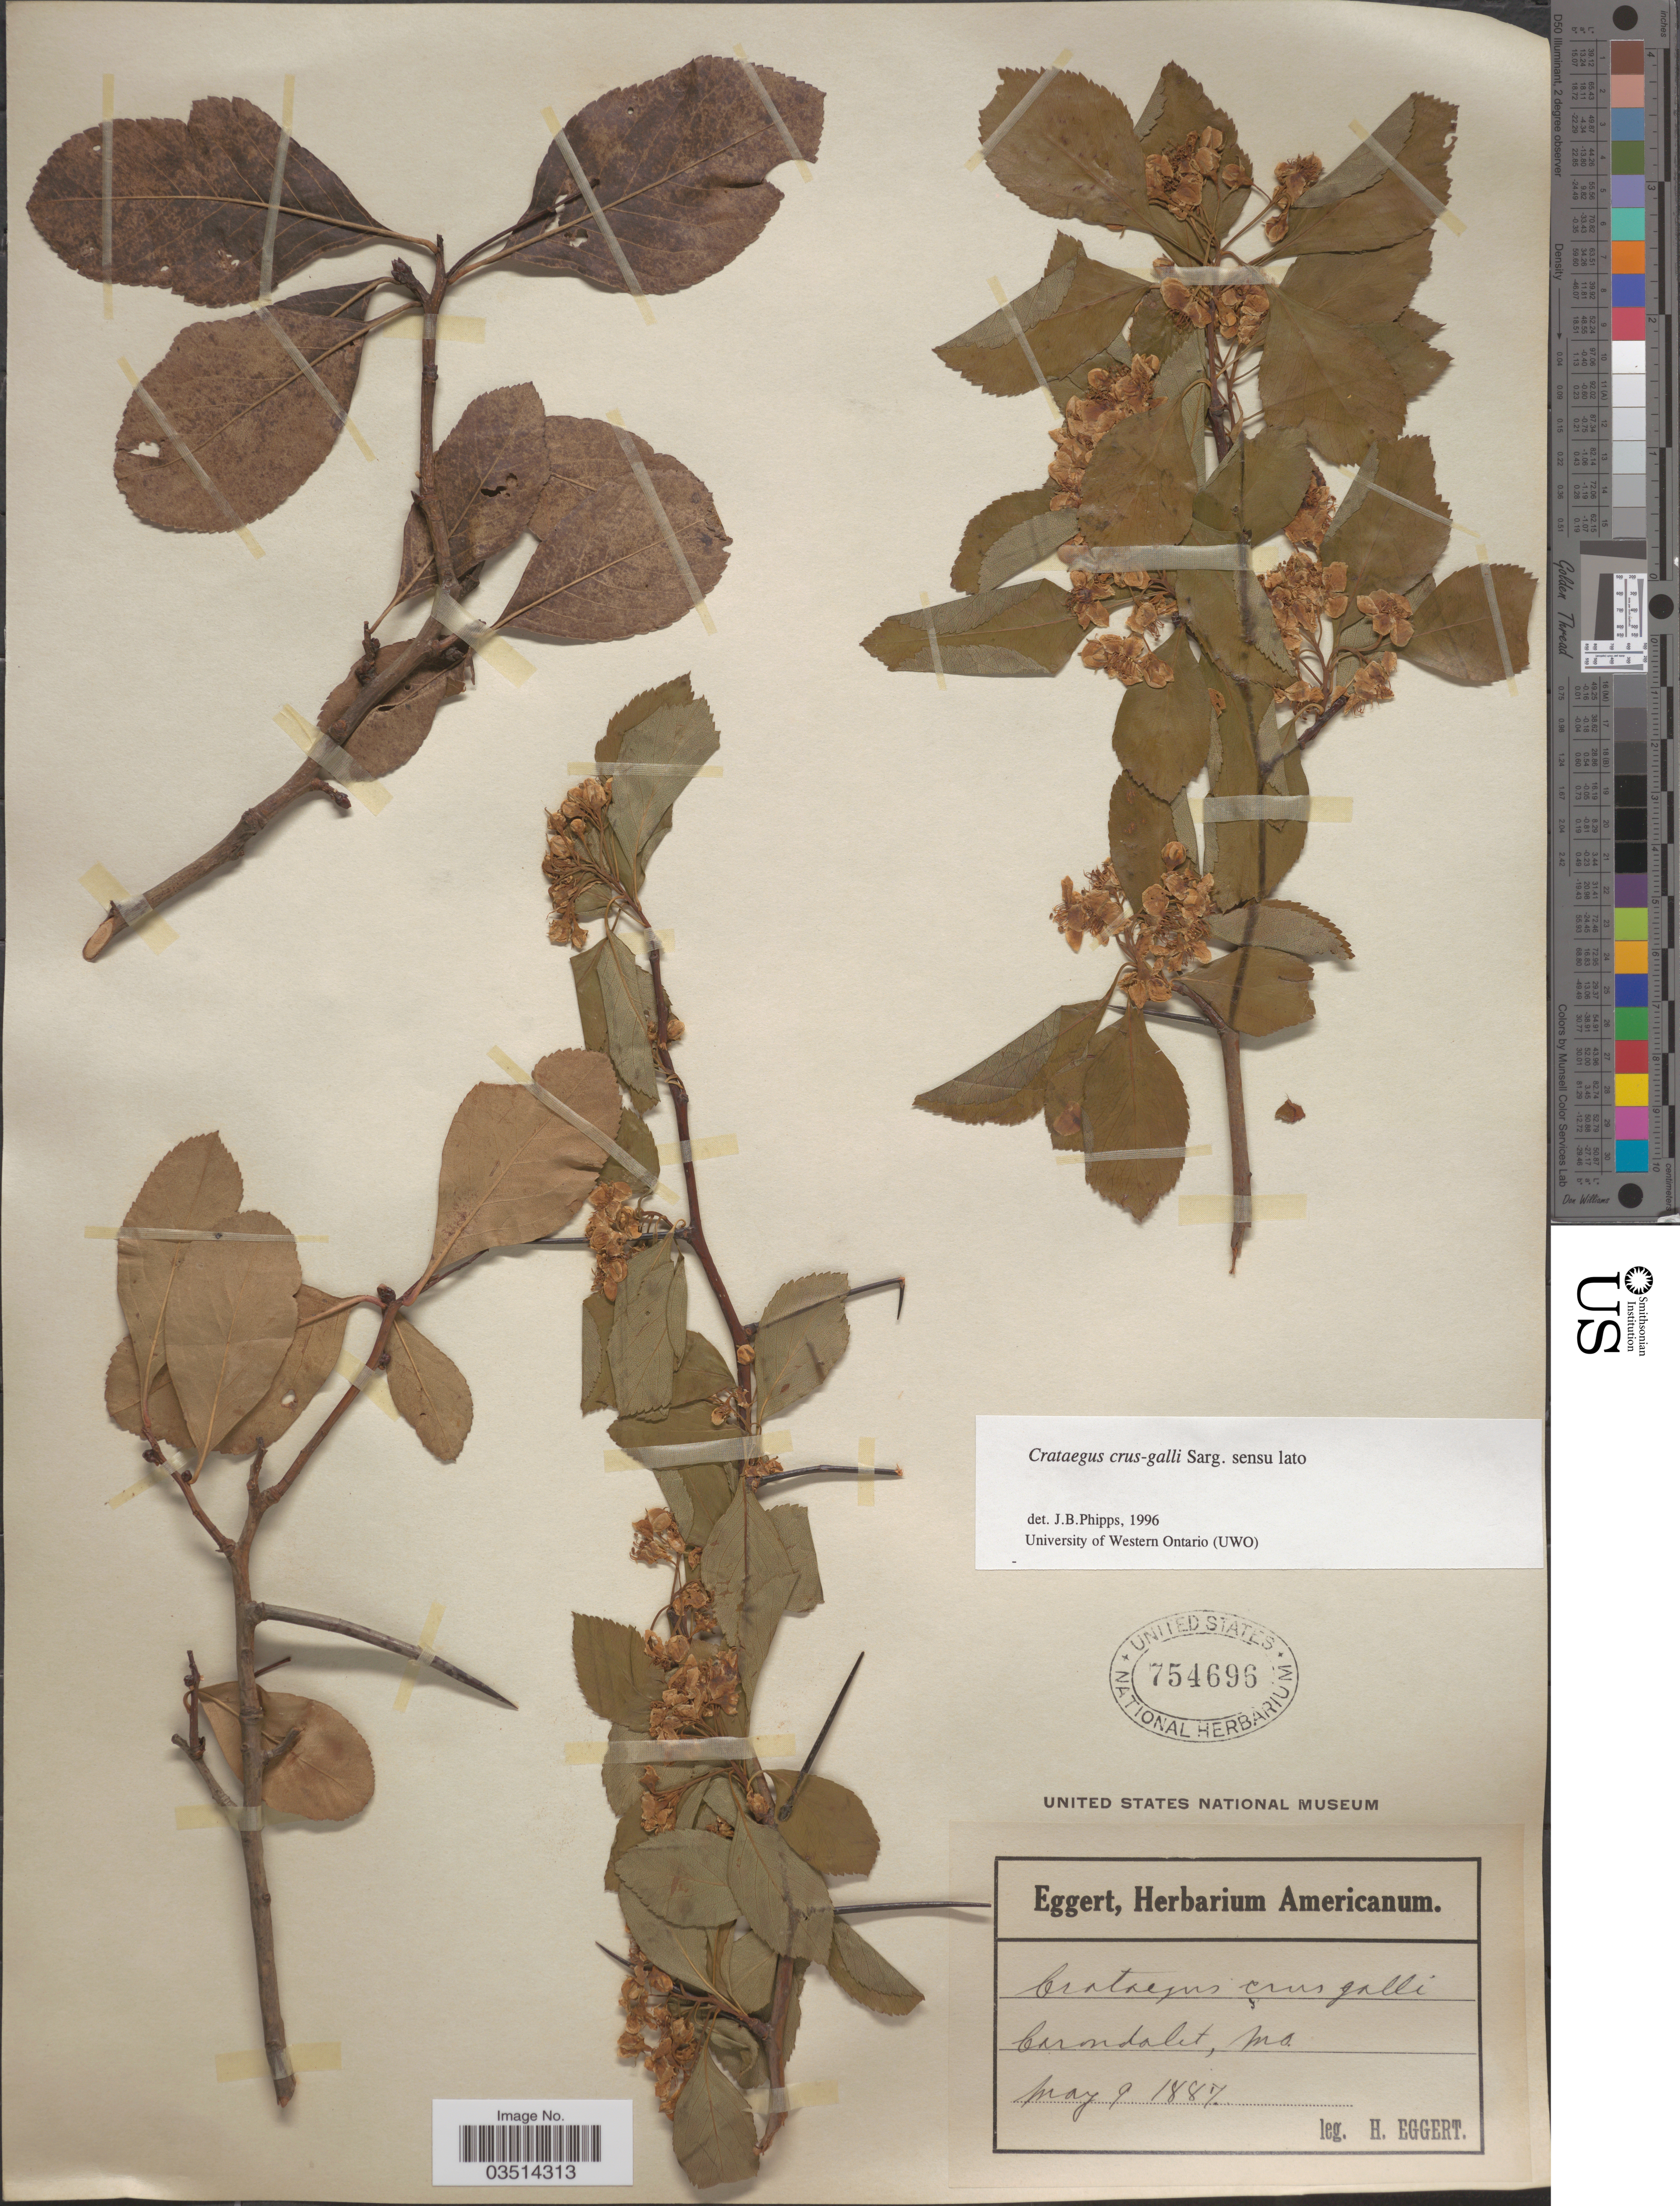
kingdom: Plantae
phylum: Tracheophyta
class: Magnoliopsida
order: Rosales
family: Rosaceae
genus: Crataegus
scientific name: Crataegus crus-galli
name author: L.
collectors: H. Eggert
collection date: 1887-05-09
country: United States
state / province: Missouri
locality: Carondalet.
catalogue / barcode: US 754696